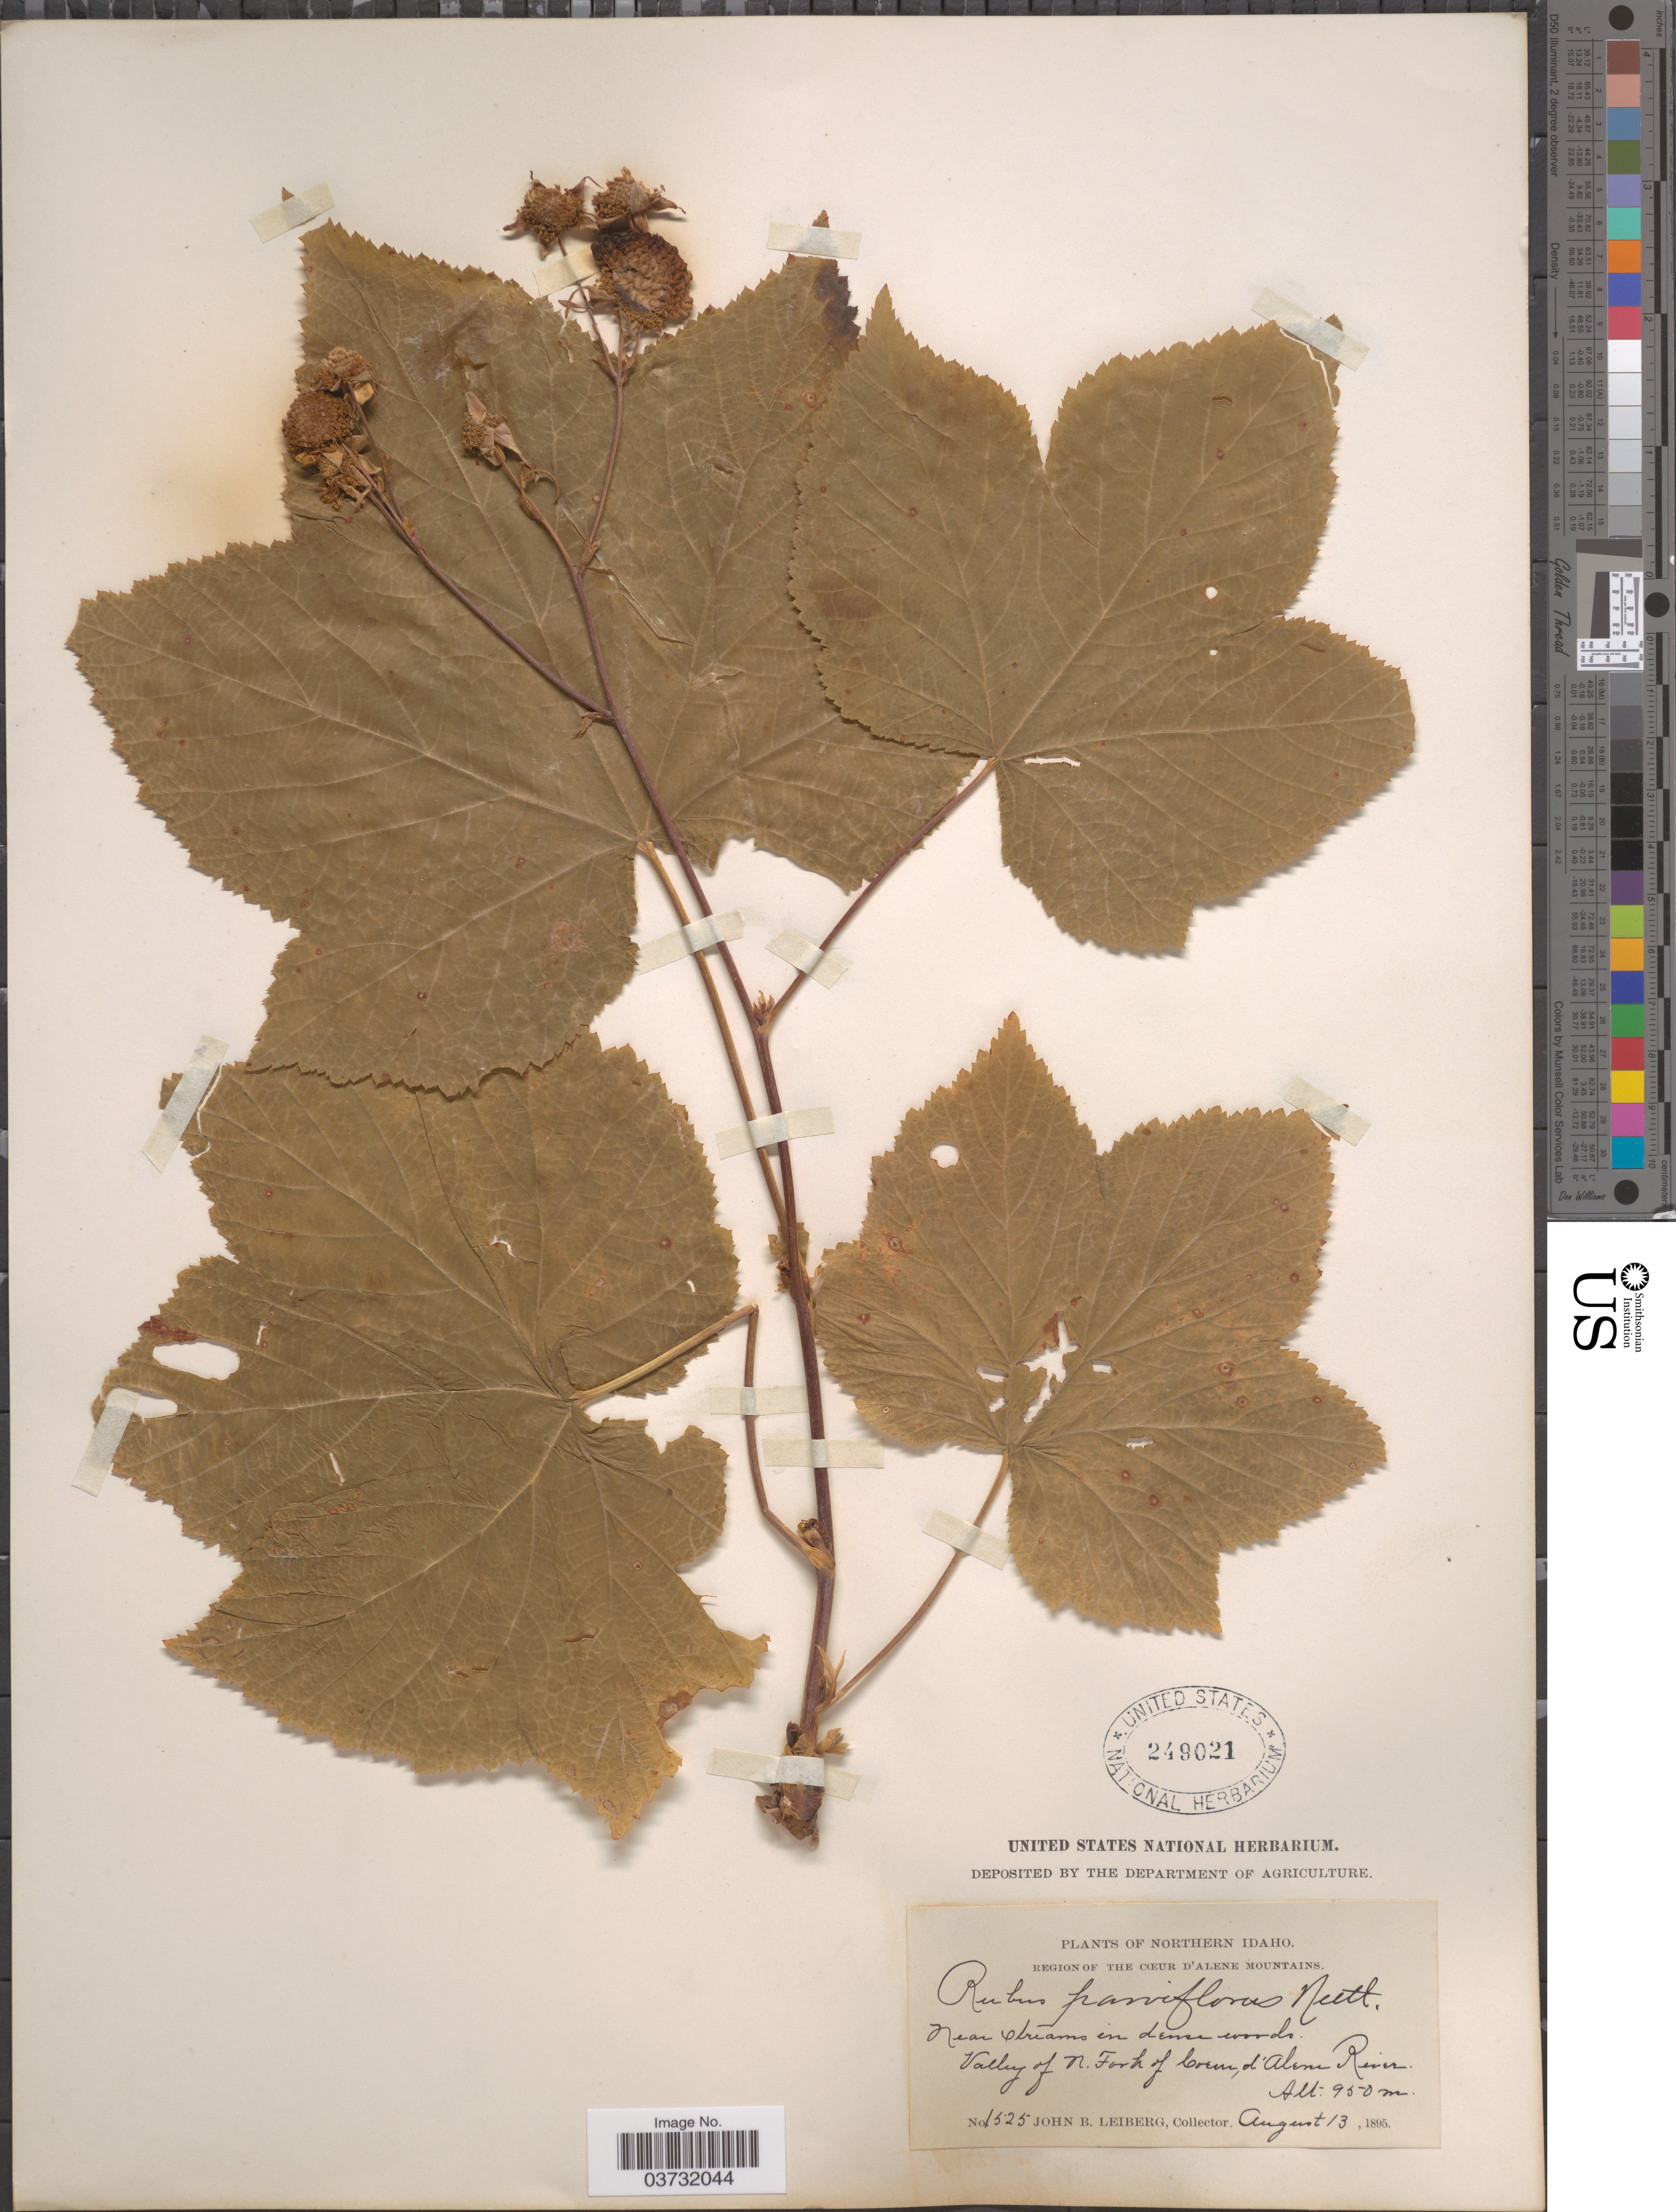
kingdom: Plantae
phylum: Tracheophyta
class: Magnoliopsida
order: Rosales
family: Rosaceae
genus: Rubus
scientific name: Rubus parviflorus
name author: Nutt.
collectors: J. B. Leiberg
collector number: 1525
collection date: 1895-08-13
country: United States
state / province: Idaho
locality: Northern Idaho. Region of the Cœur d'Alene Mountains. Near streams in dense woods. Valley of N. Fork of Coeur d'Alene River.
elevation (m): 950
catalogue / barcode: US 249021